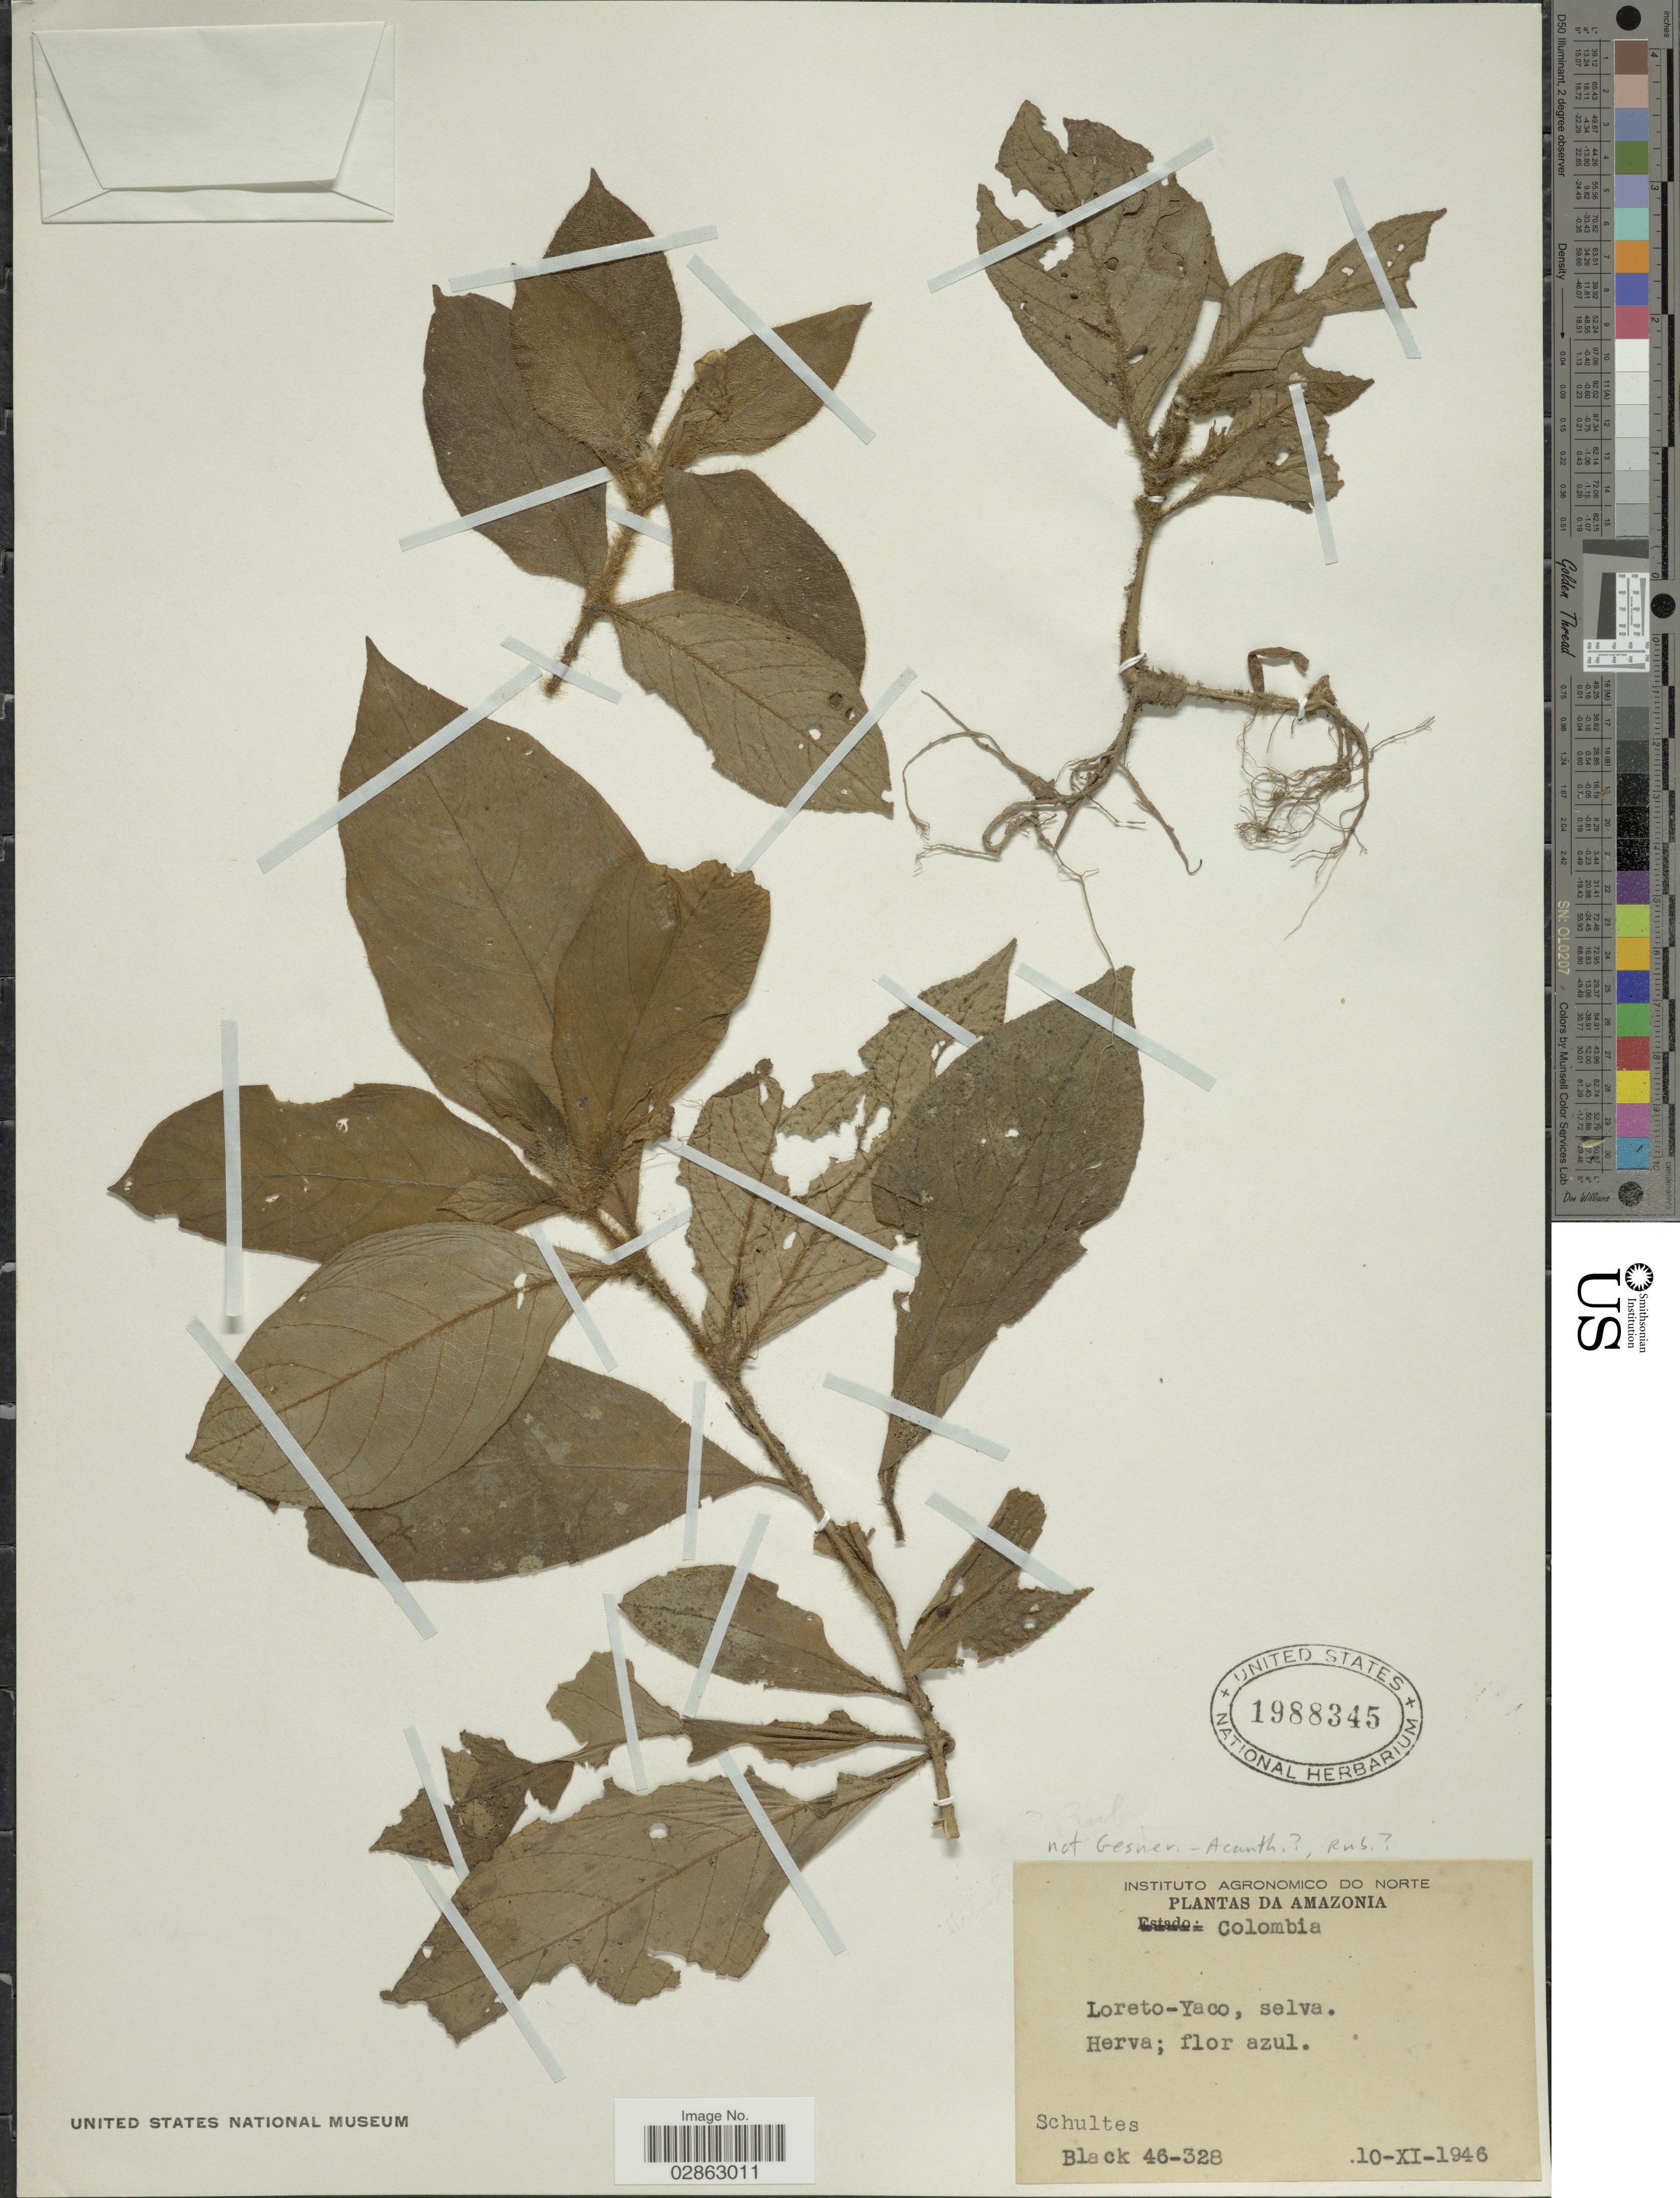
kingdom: Plantae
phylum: Tracheophyta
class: Magnoliopsida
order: Lamiales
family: Acanthaceae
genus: Ruellia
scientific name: Ruellia sp.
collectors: -- Schultes & -- Black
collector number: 46-328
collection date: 1946-11-10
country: Colombia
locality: Amazonia. Loreto-Yaco.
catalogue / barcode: US 1988345